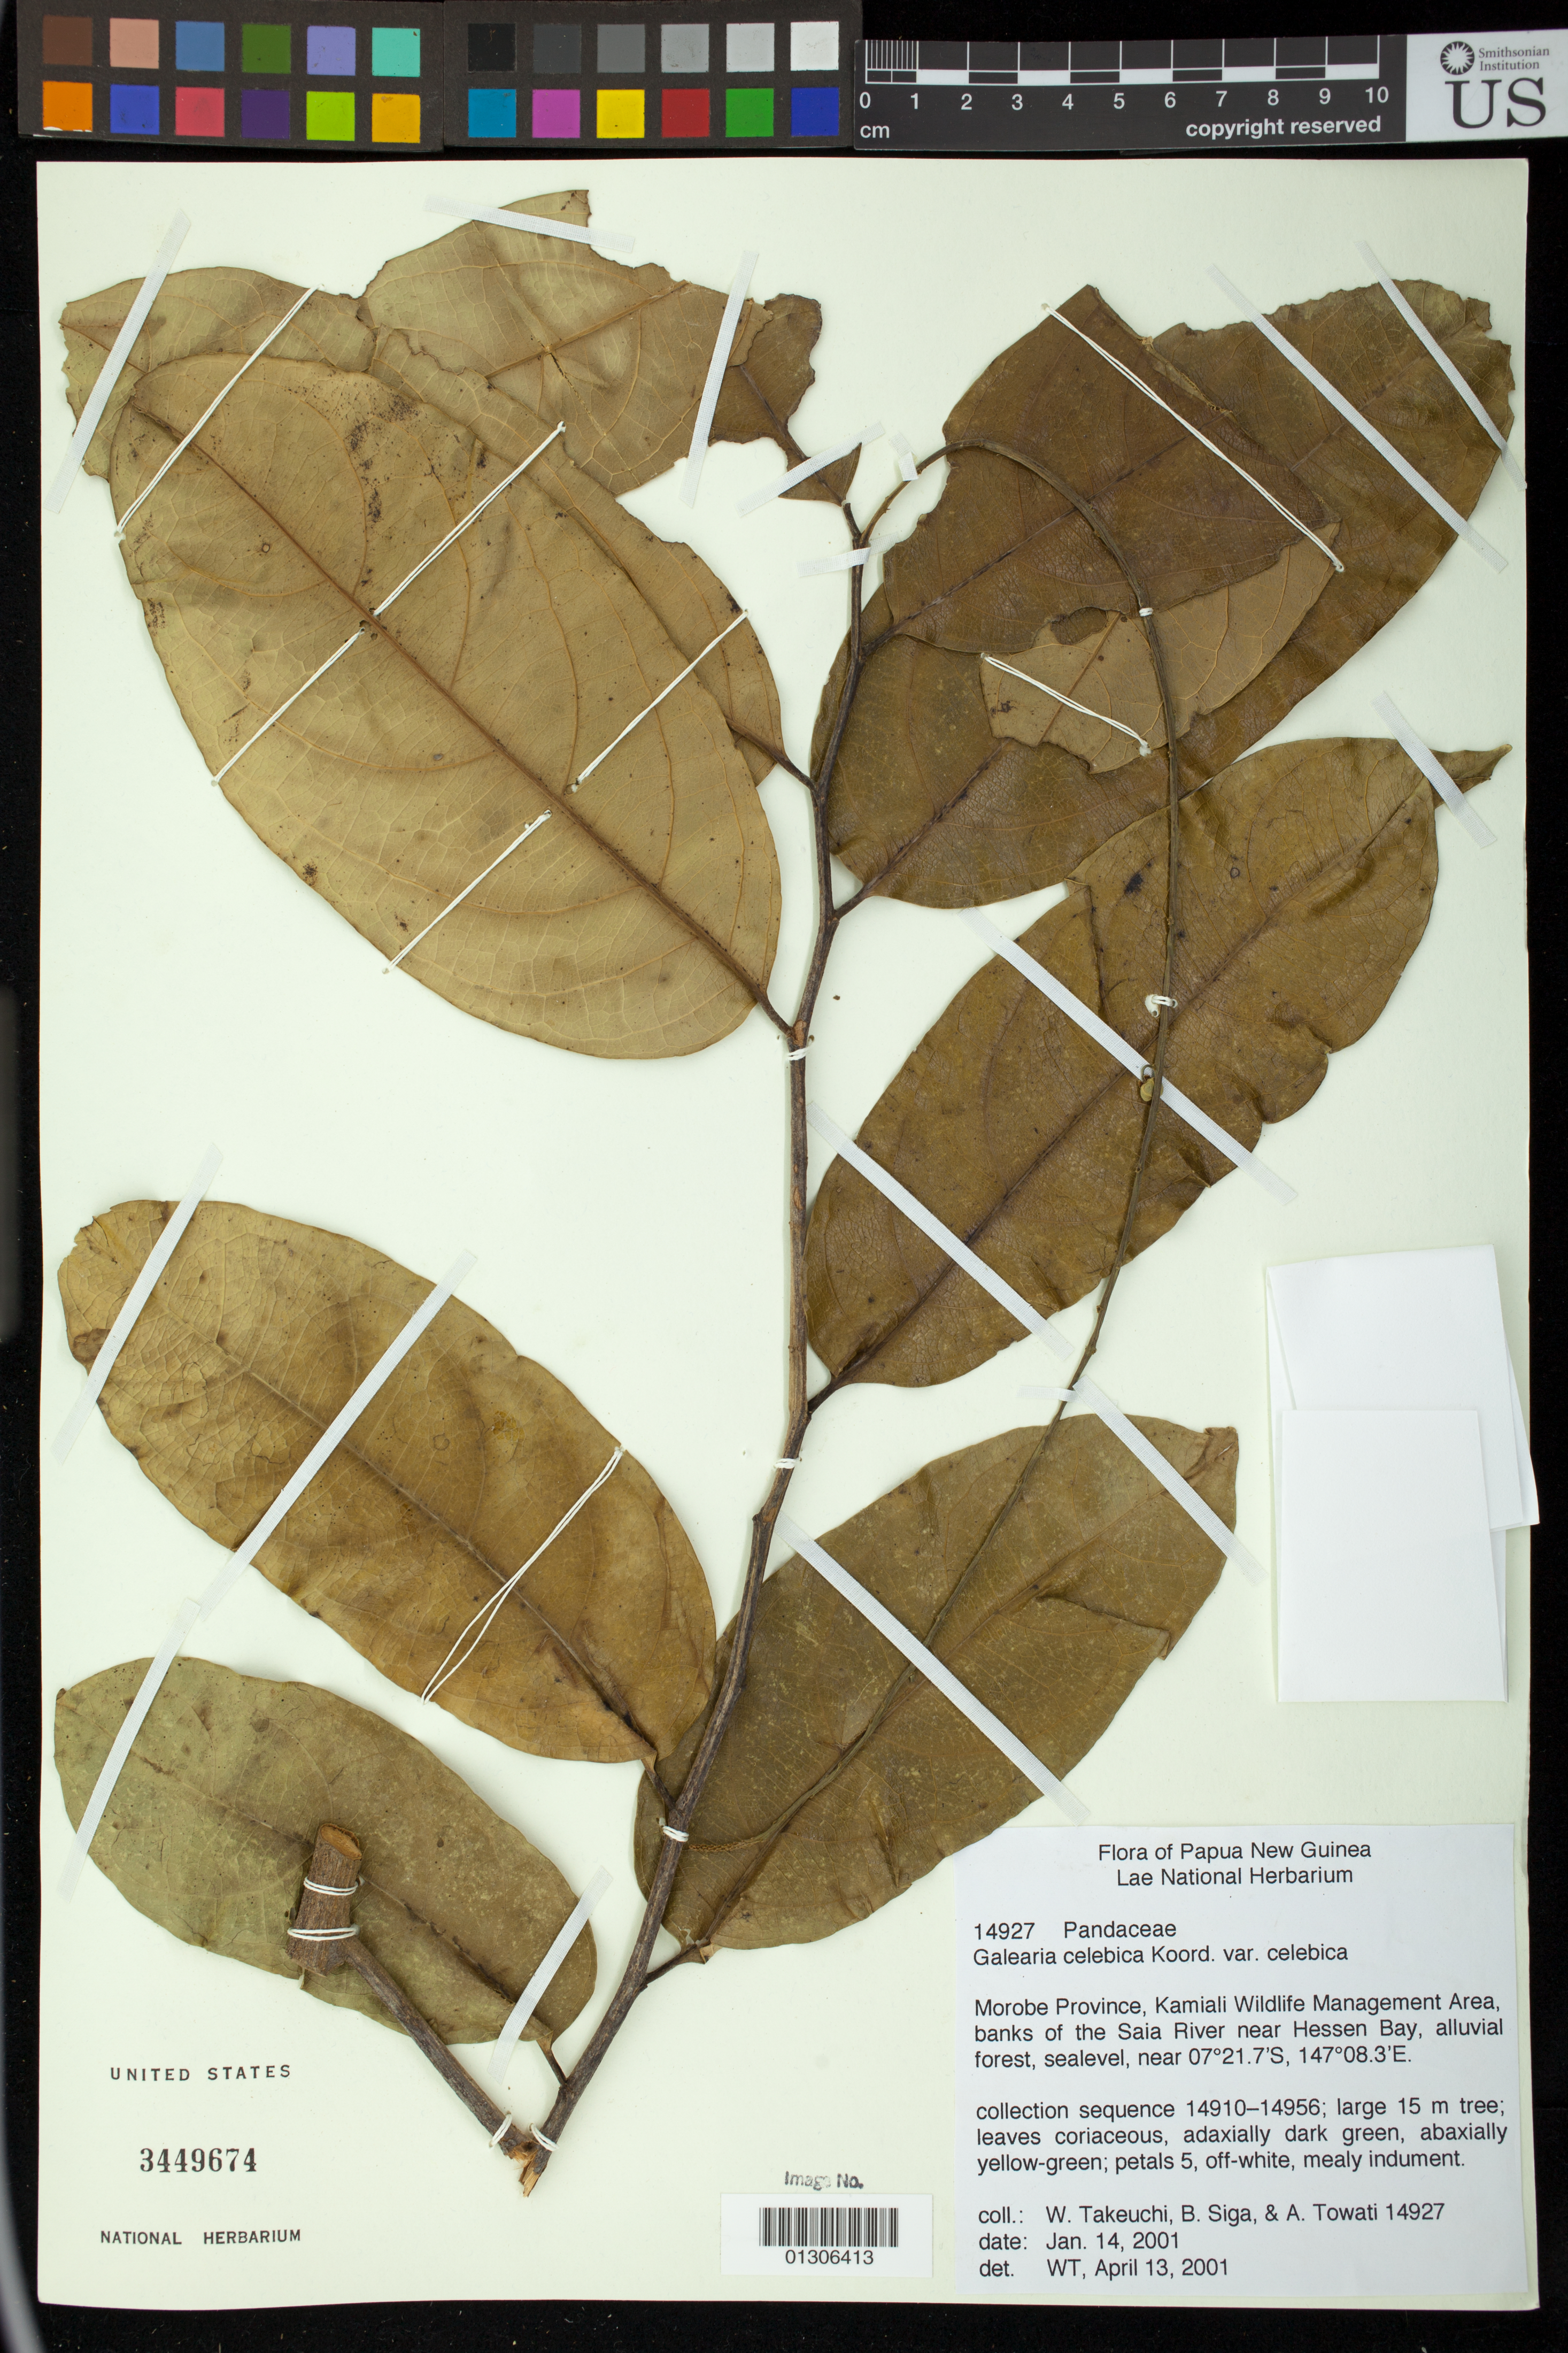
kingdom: Plantae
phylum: Tracheophyta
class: Magnoliopsida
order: Malpighiales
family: Pandaceae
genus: Galearia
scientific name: Galearia celebica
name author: Koord.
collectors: W. Takeuchi, B. Siga & A. Towati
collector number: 14927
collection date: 2001-01-14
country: Papua New Guinea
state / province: Morobe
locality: Morobe Province, Kamiali Wildlife Management Area, banks of the Saia River near Hessen Bay, alluvial forest, sealevel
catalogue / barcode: US 3449674